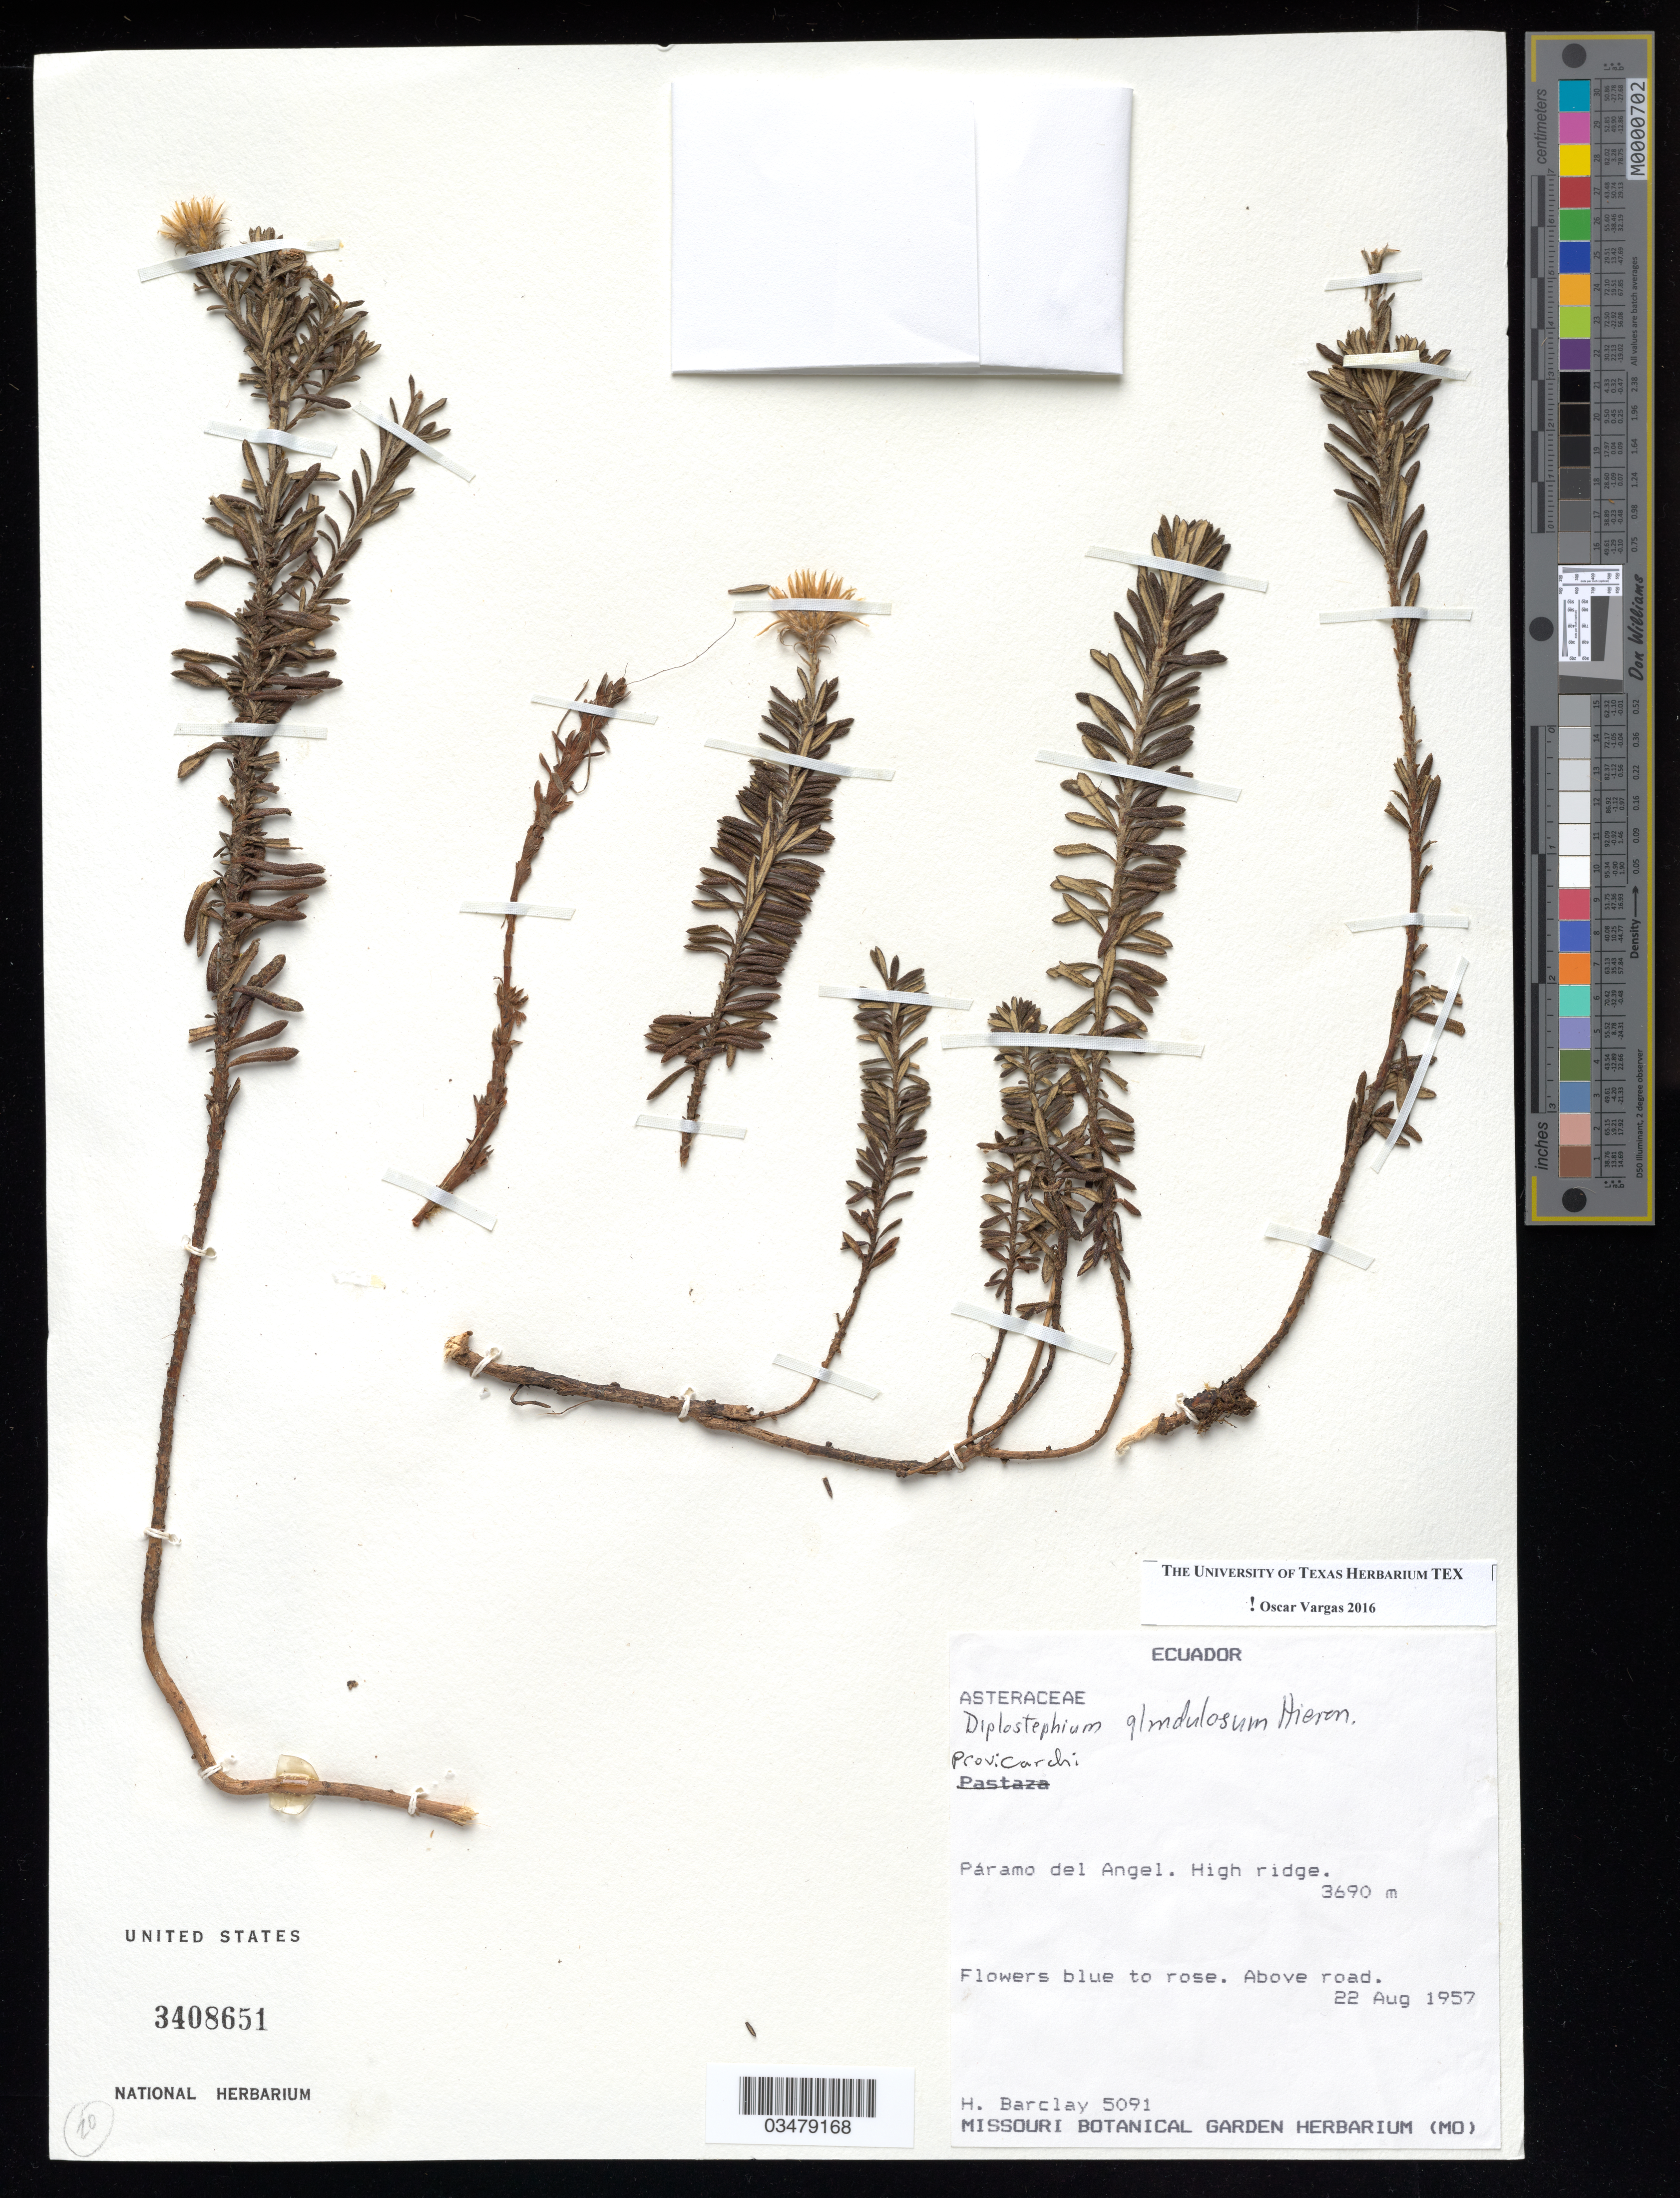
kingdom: Plantae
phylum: Tracheophyta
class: Magnoliopsida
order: Asterales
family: Asteraceae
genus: Diplostephium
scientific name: Diplostephium glandulosum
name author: Hieron.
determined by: Vargas, Oscar M.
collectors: H. G. Barclay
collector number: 5091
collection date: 1957-08-22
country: Ecuador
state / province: Carchi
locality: Paramo del Angel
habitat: Paramo, high ridge, above road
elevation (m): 3690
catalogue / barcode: US 3408651